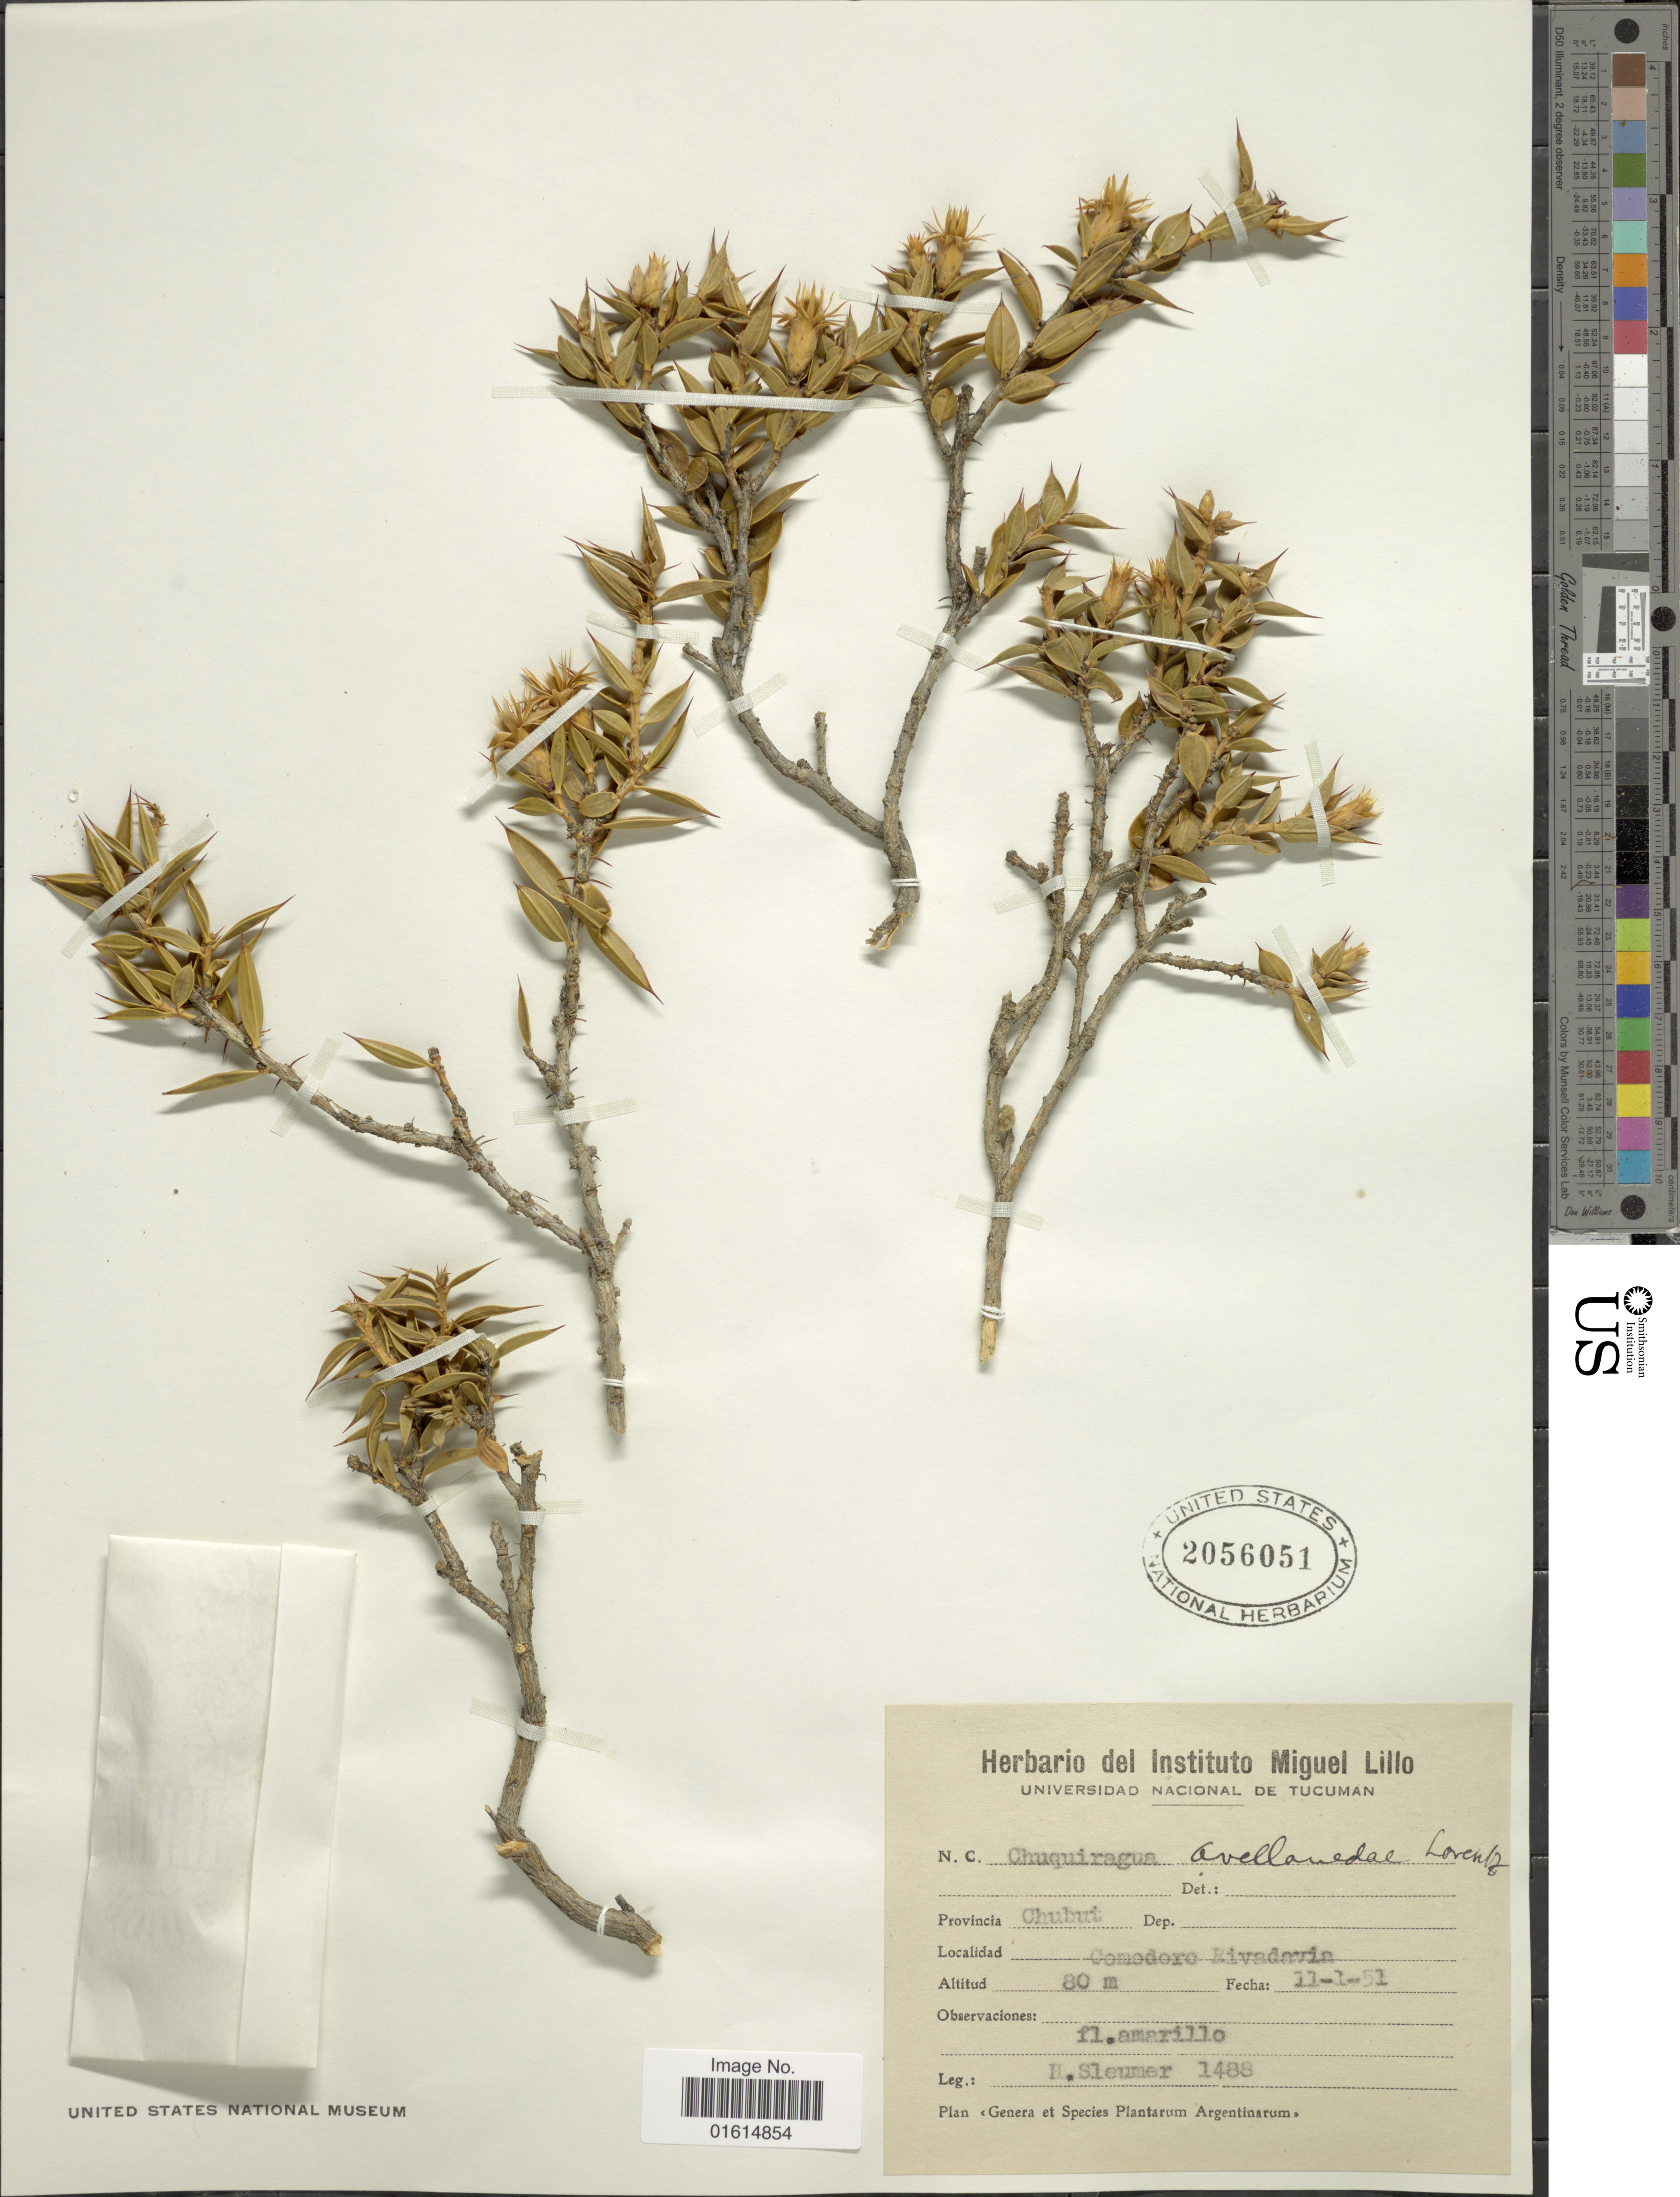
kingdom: Plantae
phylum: Tracheophyta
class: Magnoliopsida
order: Asterales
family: Asteraceae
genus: Chuquiraga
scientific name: Chuquiraga avellanedae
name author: Lorentz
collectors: H. O. Sleumer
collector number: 1488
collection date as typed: Transcribed d/m/y: 11/1/51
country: Argentina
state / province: Chubut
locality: Provincia Chubut, Comodoro Rivadavia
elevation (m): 80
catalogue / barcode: US 2056051